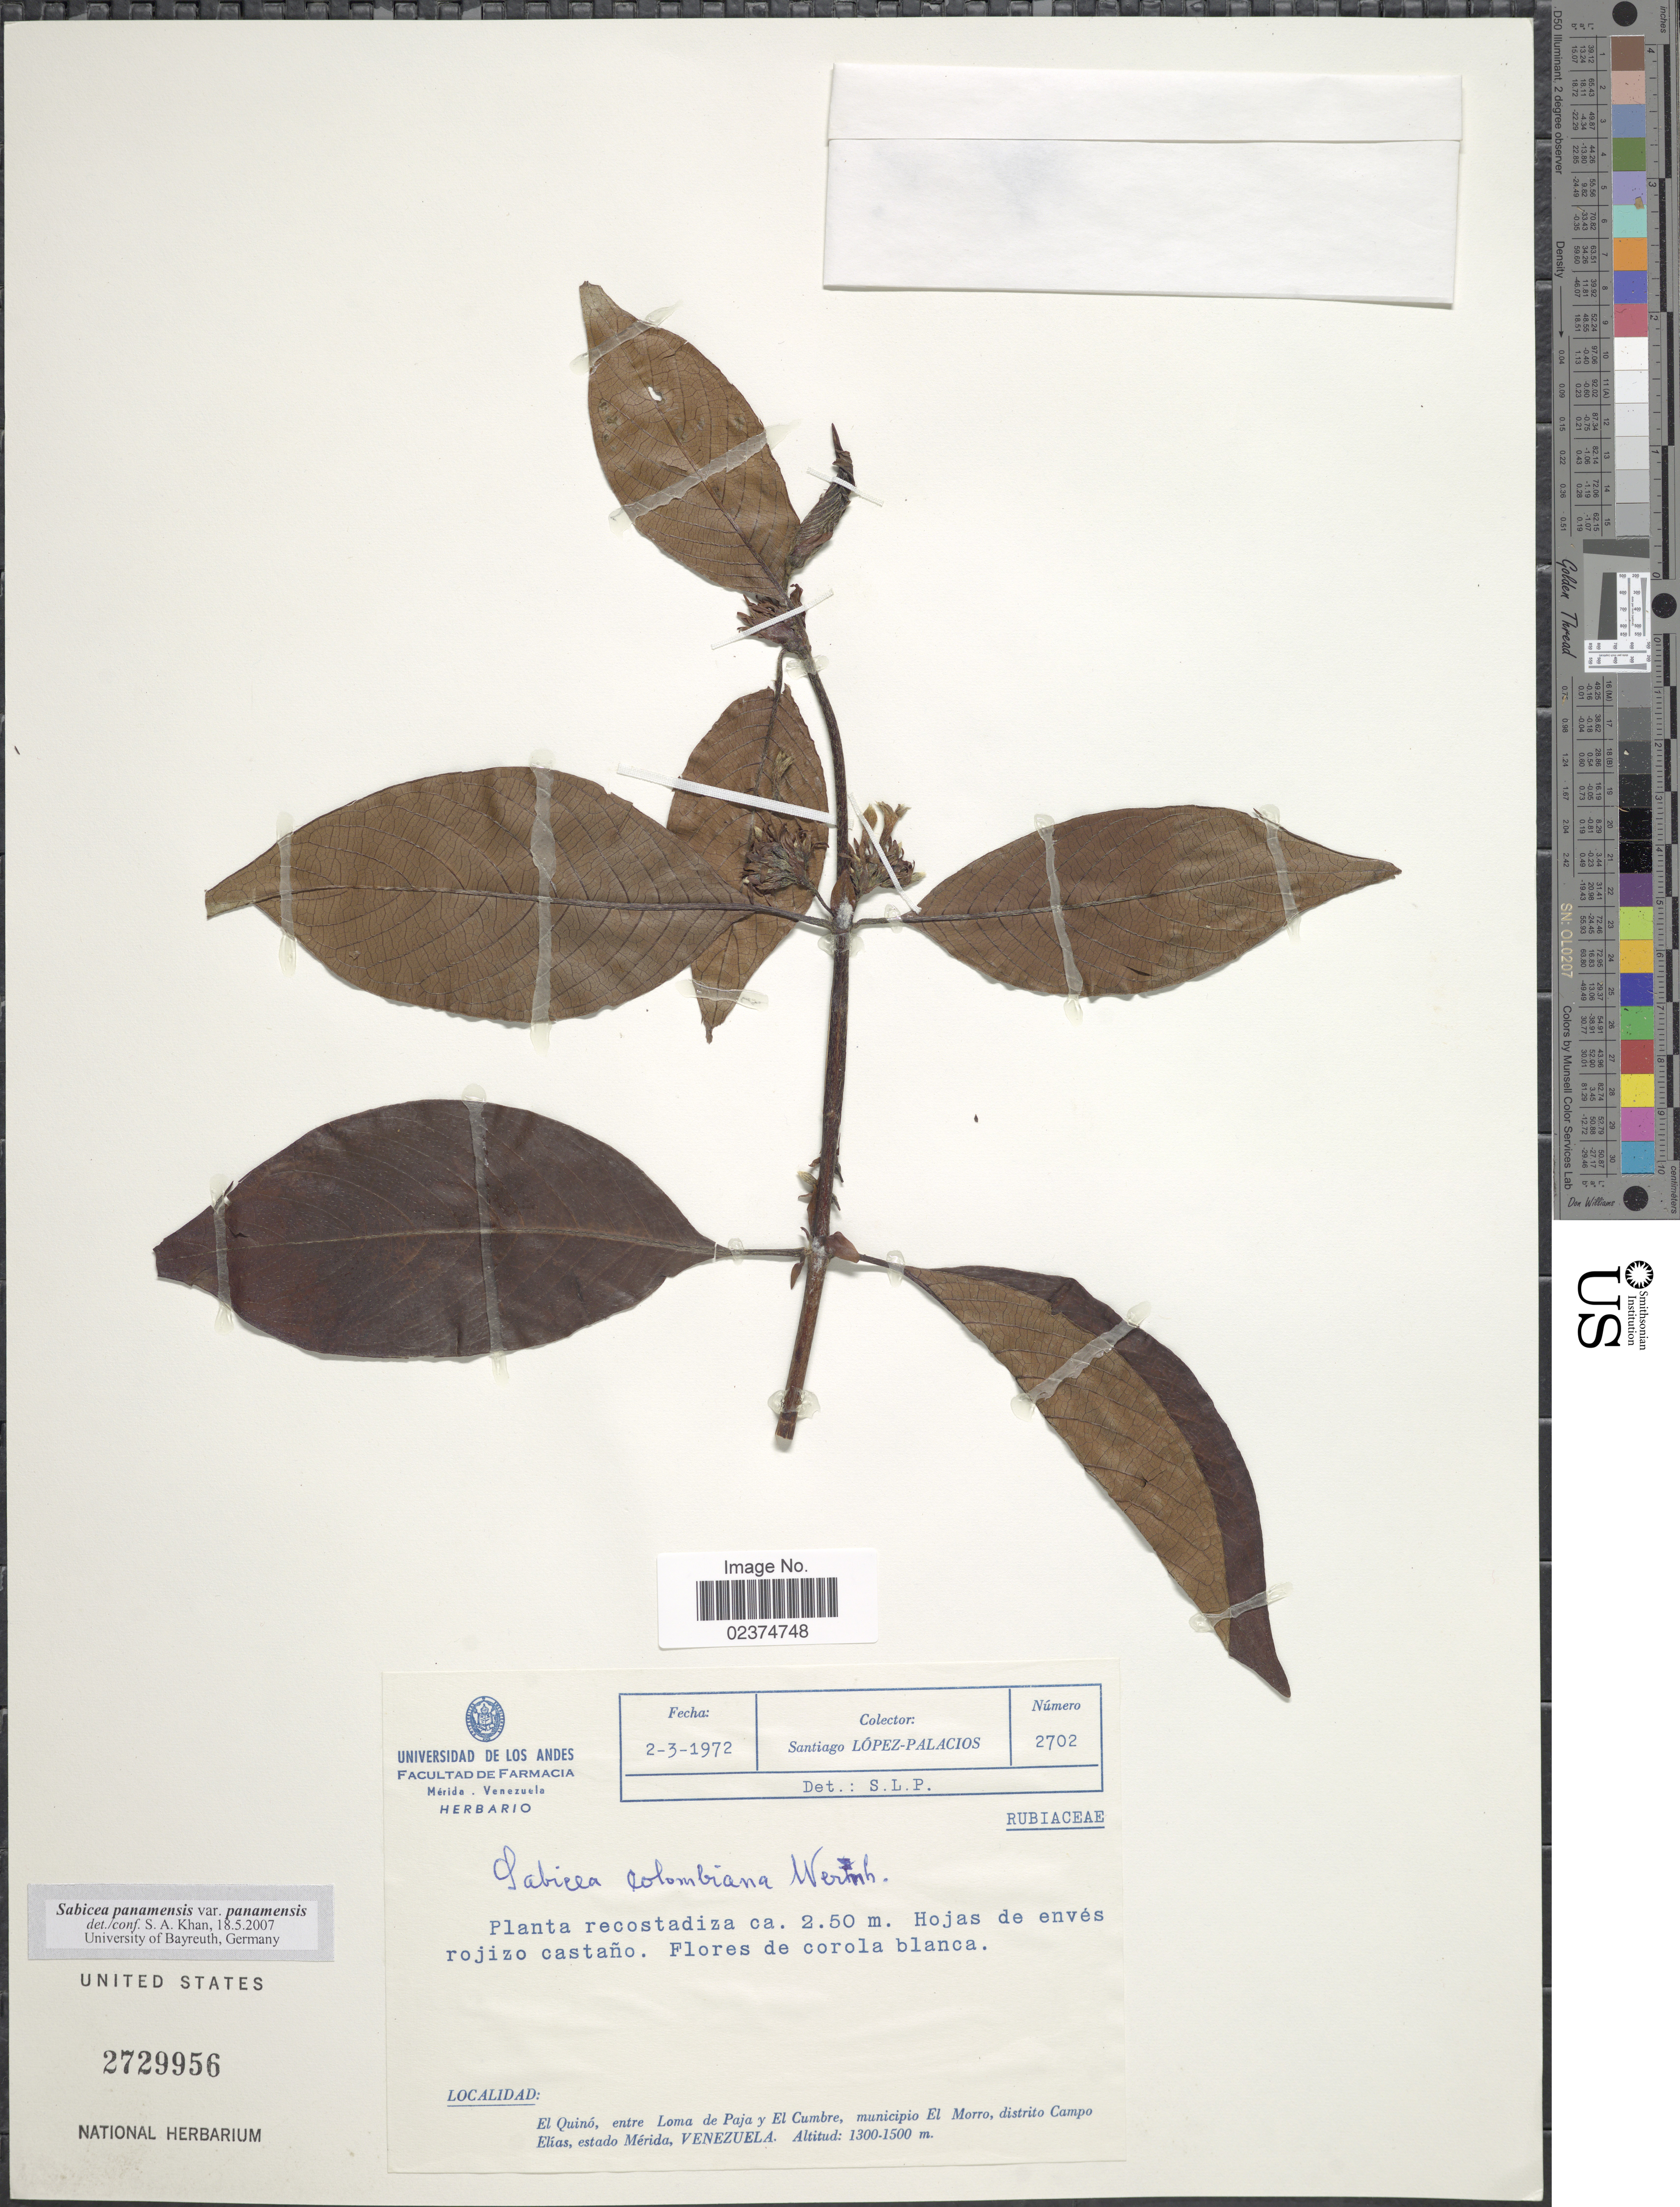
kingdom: Plantae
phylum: Tracheophyta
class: Magnoliopsida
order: Gentianales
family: Rubiaceae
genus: Sabicea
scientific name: Sabicea panamensis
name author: Wernham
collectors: S. López-Palacios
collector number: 2702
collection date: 1972-03-02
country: Venezuela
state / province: Mérida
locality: El Quina, entre Loma de Paja y el Cumbre, municipio El Morro, distrito Campo Elias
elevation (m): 1300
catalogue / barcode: US 2729956